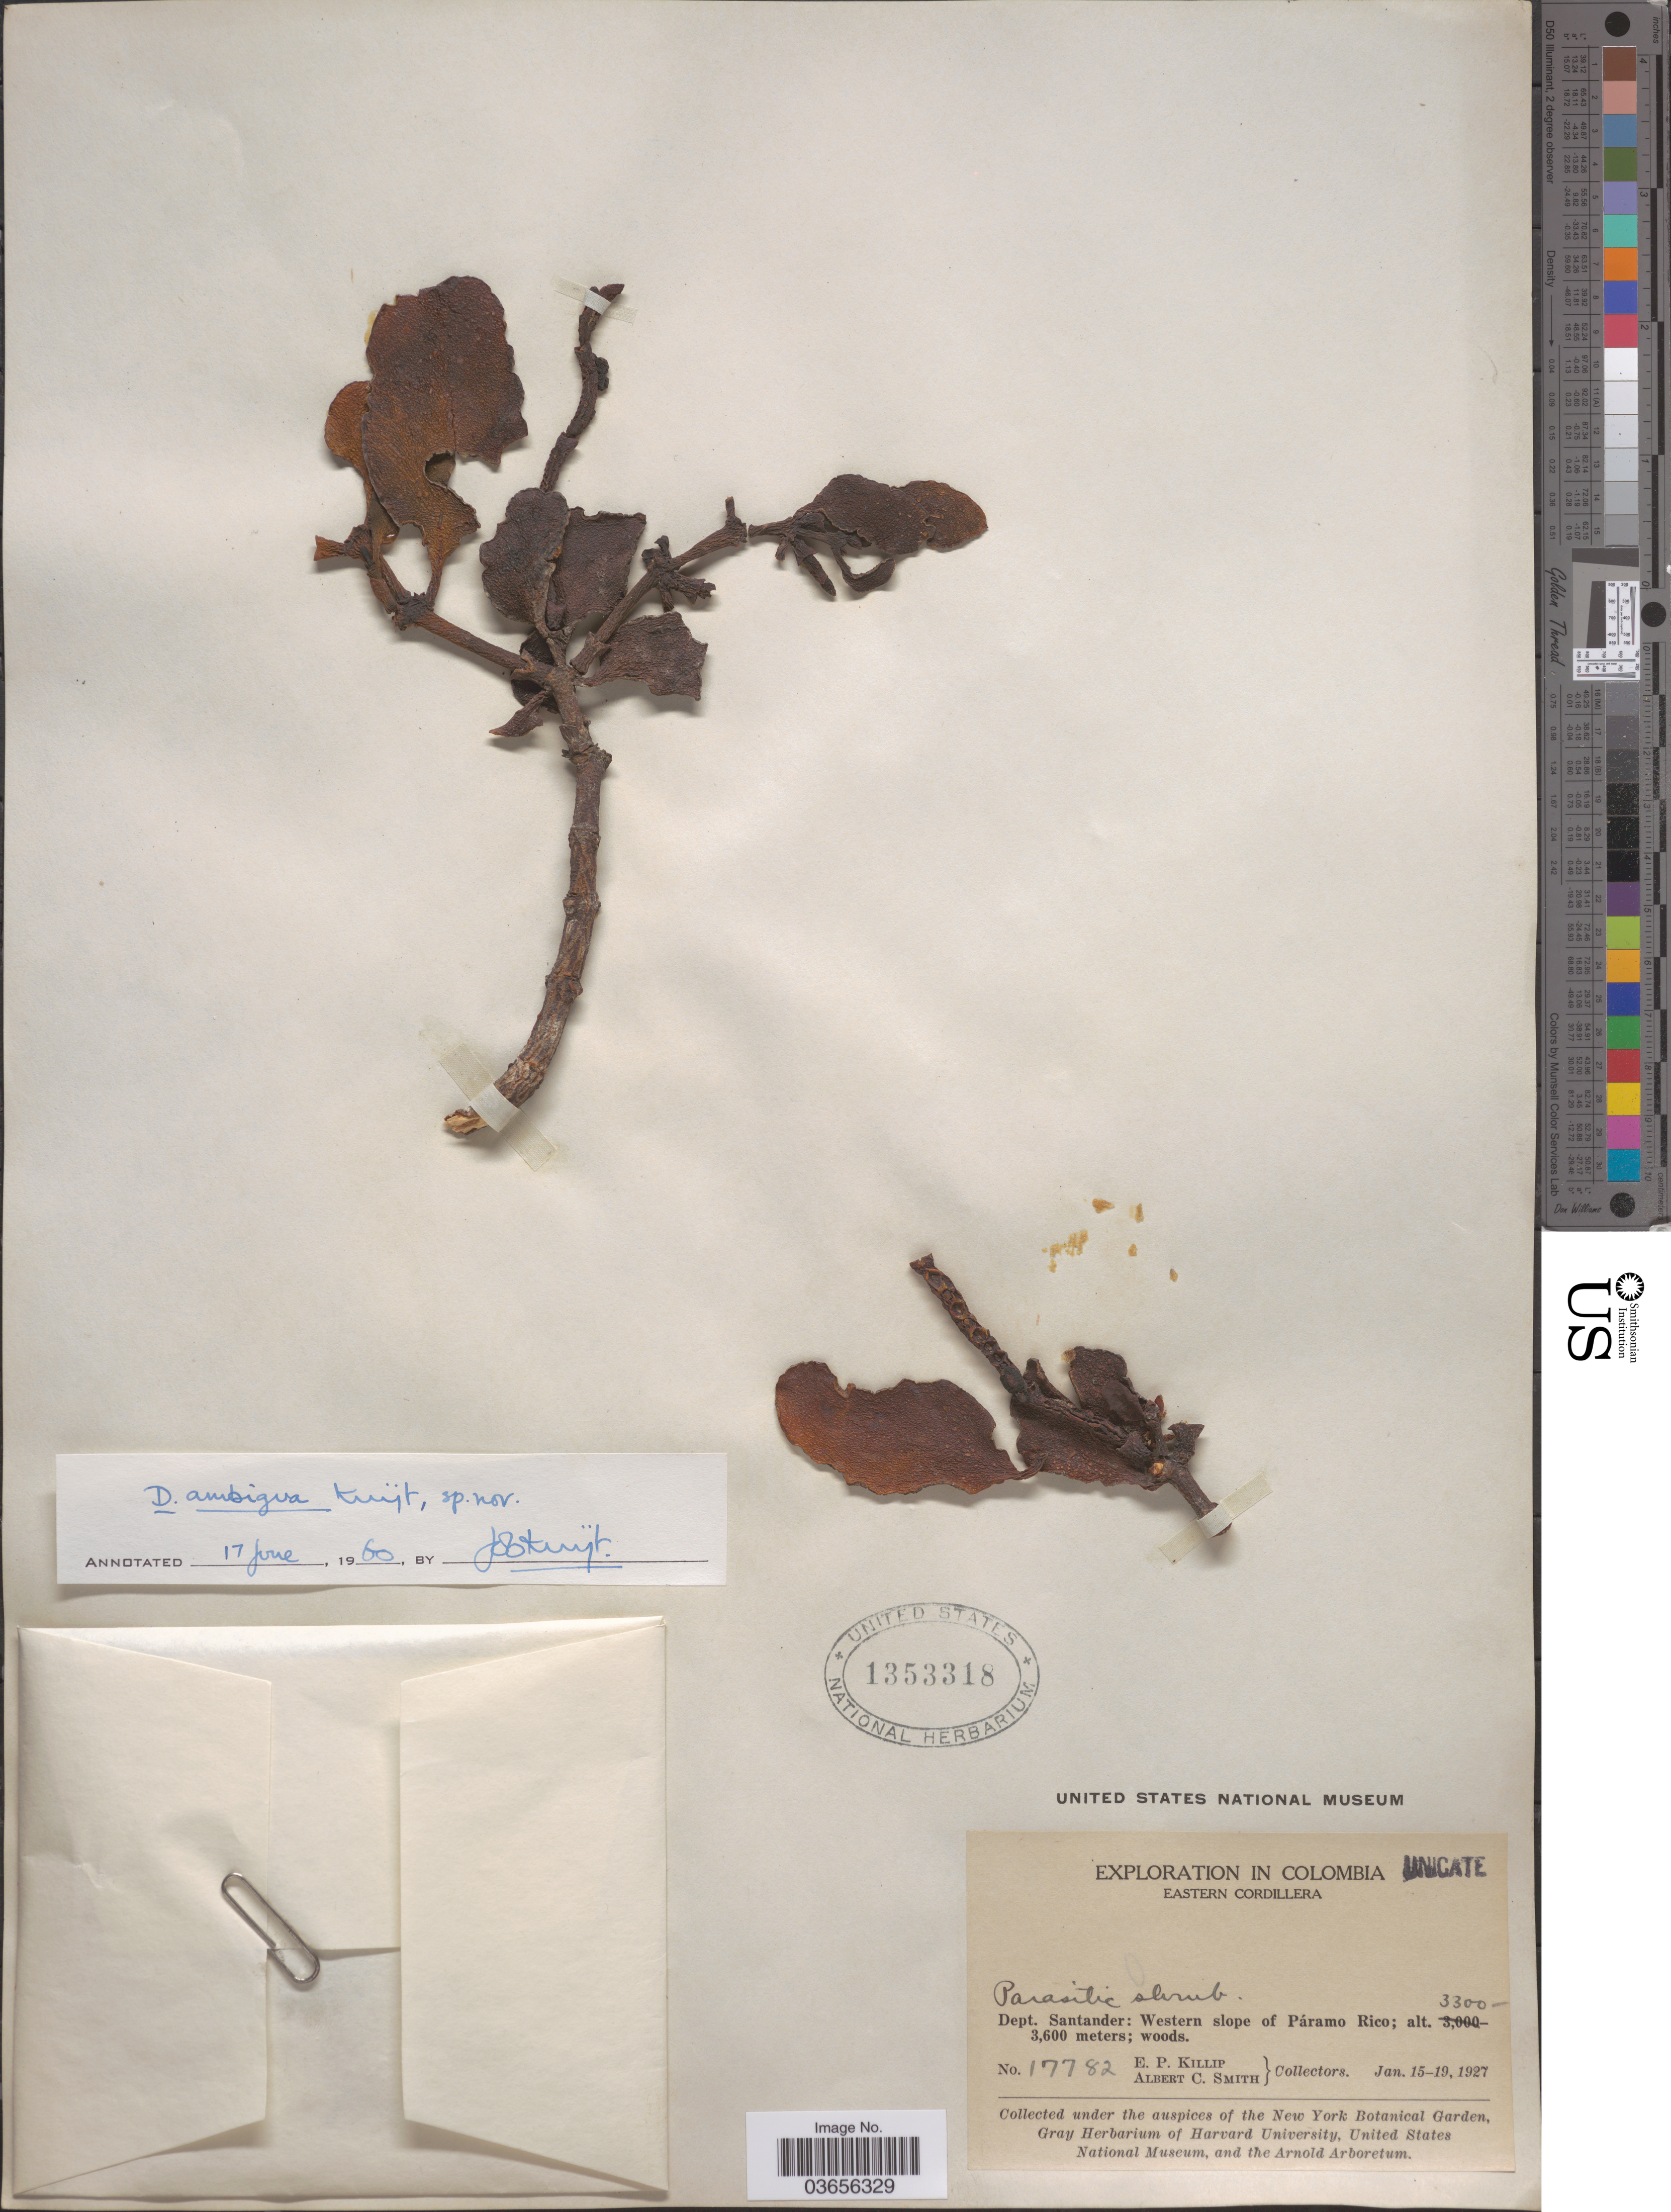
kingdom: Plantae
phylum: Tracheophyta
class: Magnoliopsida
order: Santalales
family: Viscaceae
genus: Dendrophthora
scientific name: Dendrophthora ambigua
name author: Kuijt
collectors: E. P. Killip & A. C. Smith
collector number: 17782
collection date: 1927-01-15/1927-01-19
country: Colombia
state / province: Santander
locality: Eastern Cordillera. Dept. Santander: Western slope of Páramo Rico.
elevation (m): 3300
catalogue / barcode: US 1353318